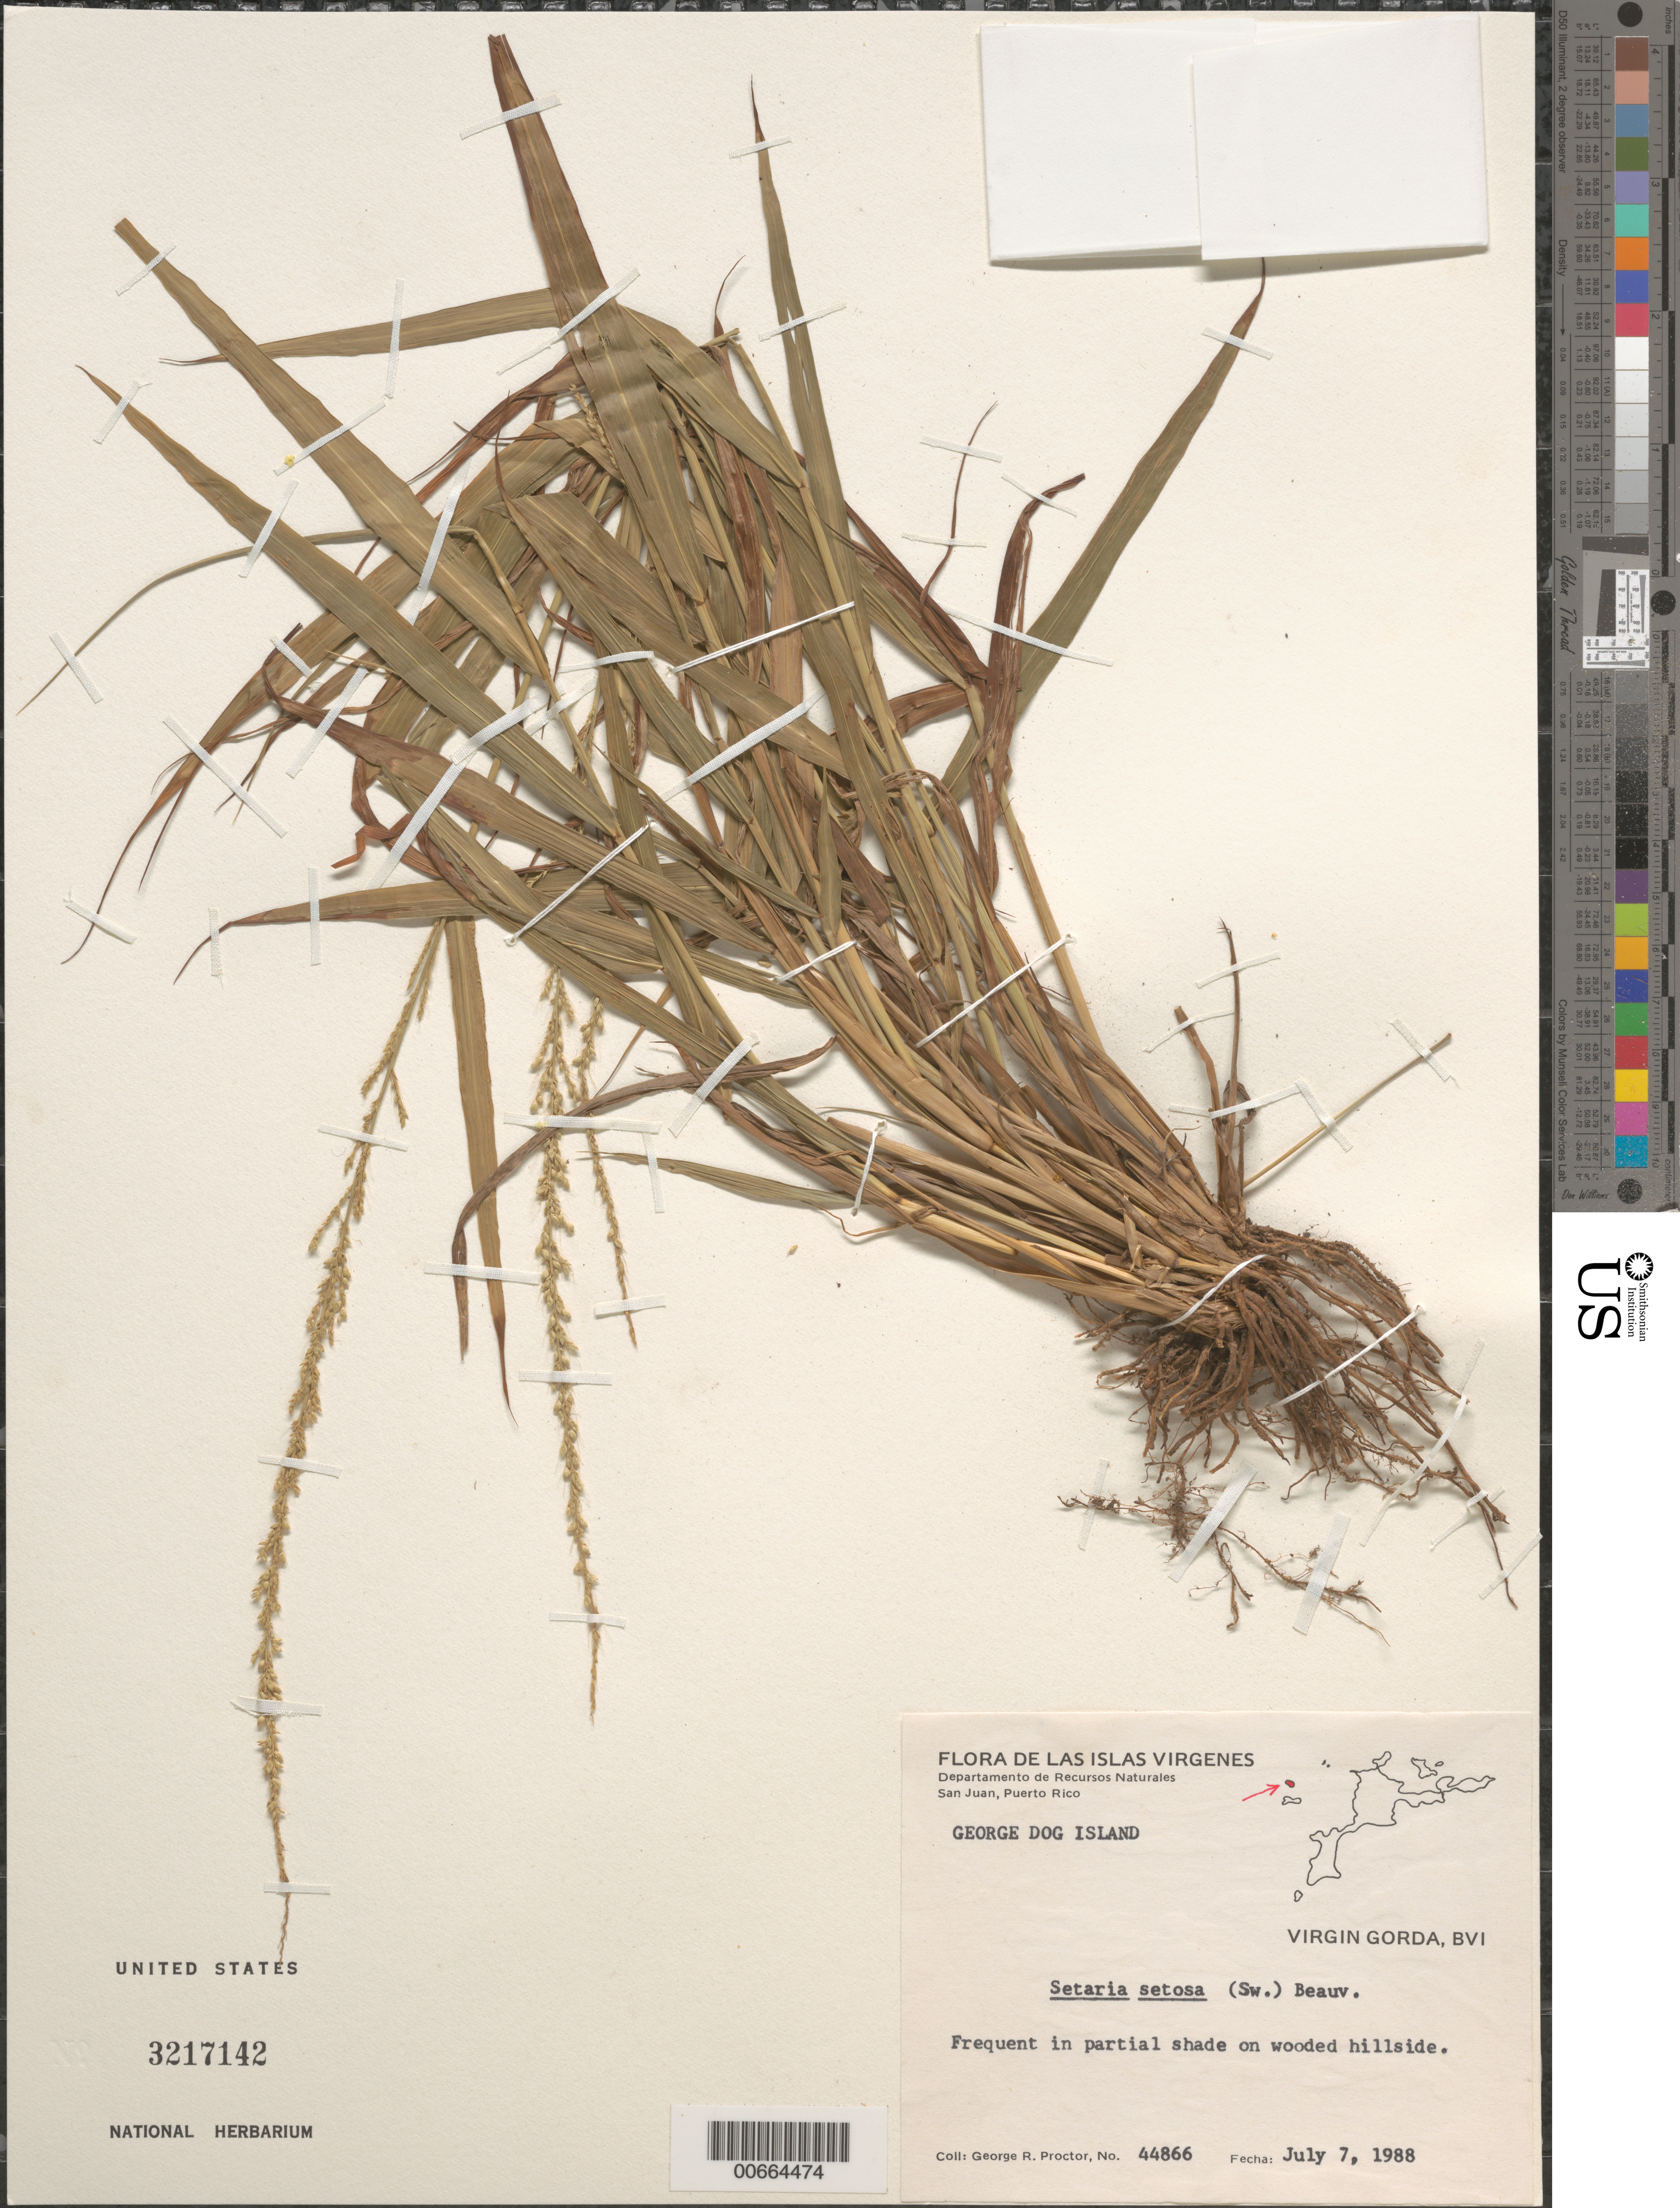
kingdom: Plantae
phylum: Tracheophyta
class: Liliopsida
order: Poales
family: Poaceae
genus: Setaria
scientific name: Setaria setosa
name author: (Sw.) P. Beauv.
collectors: G. R. Proctor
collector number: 44866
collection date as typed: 07 Jul 1988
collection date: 1988-07-07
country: British Virgin Islands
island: Virgin Gorda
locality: George Dog Is.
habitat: Partial shade on wooded hillside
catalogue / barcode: US 3217142